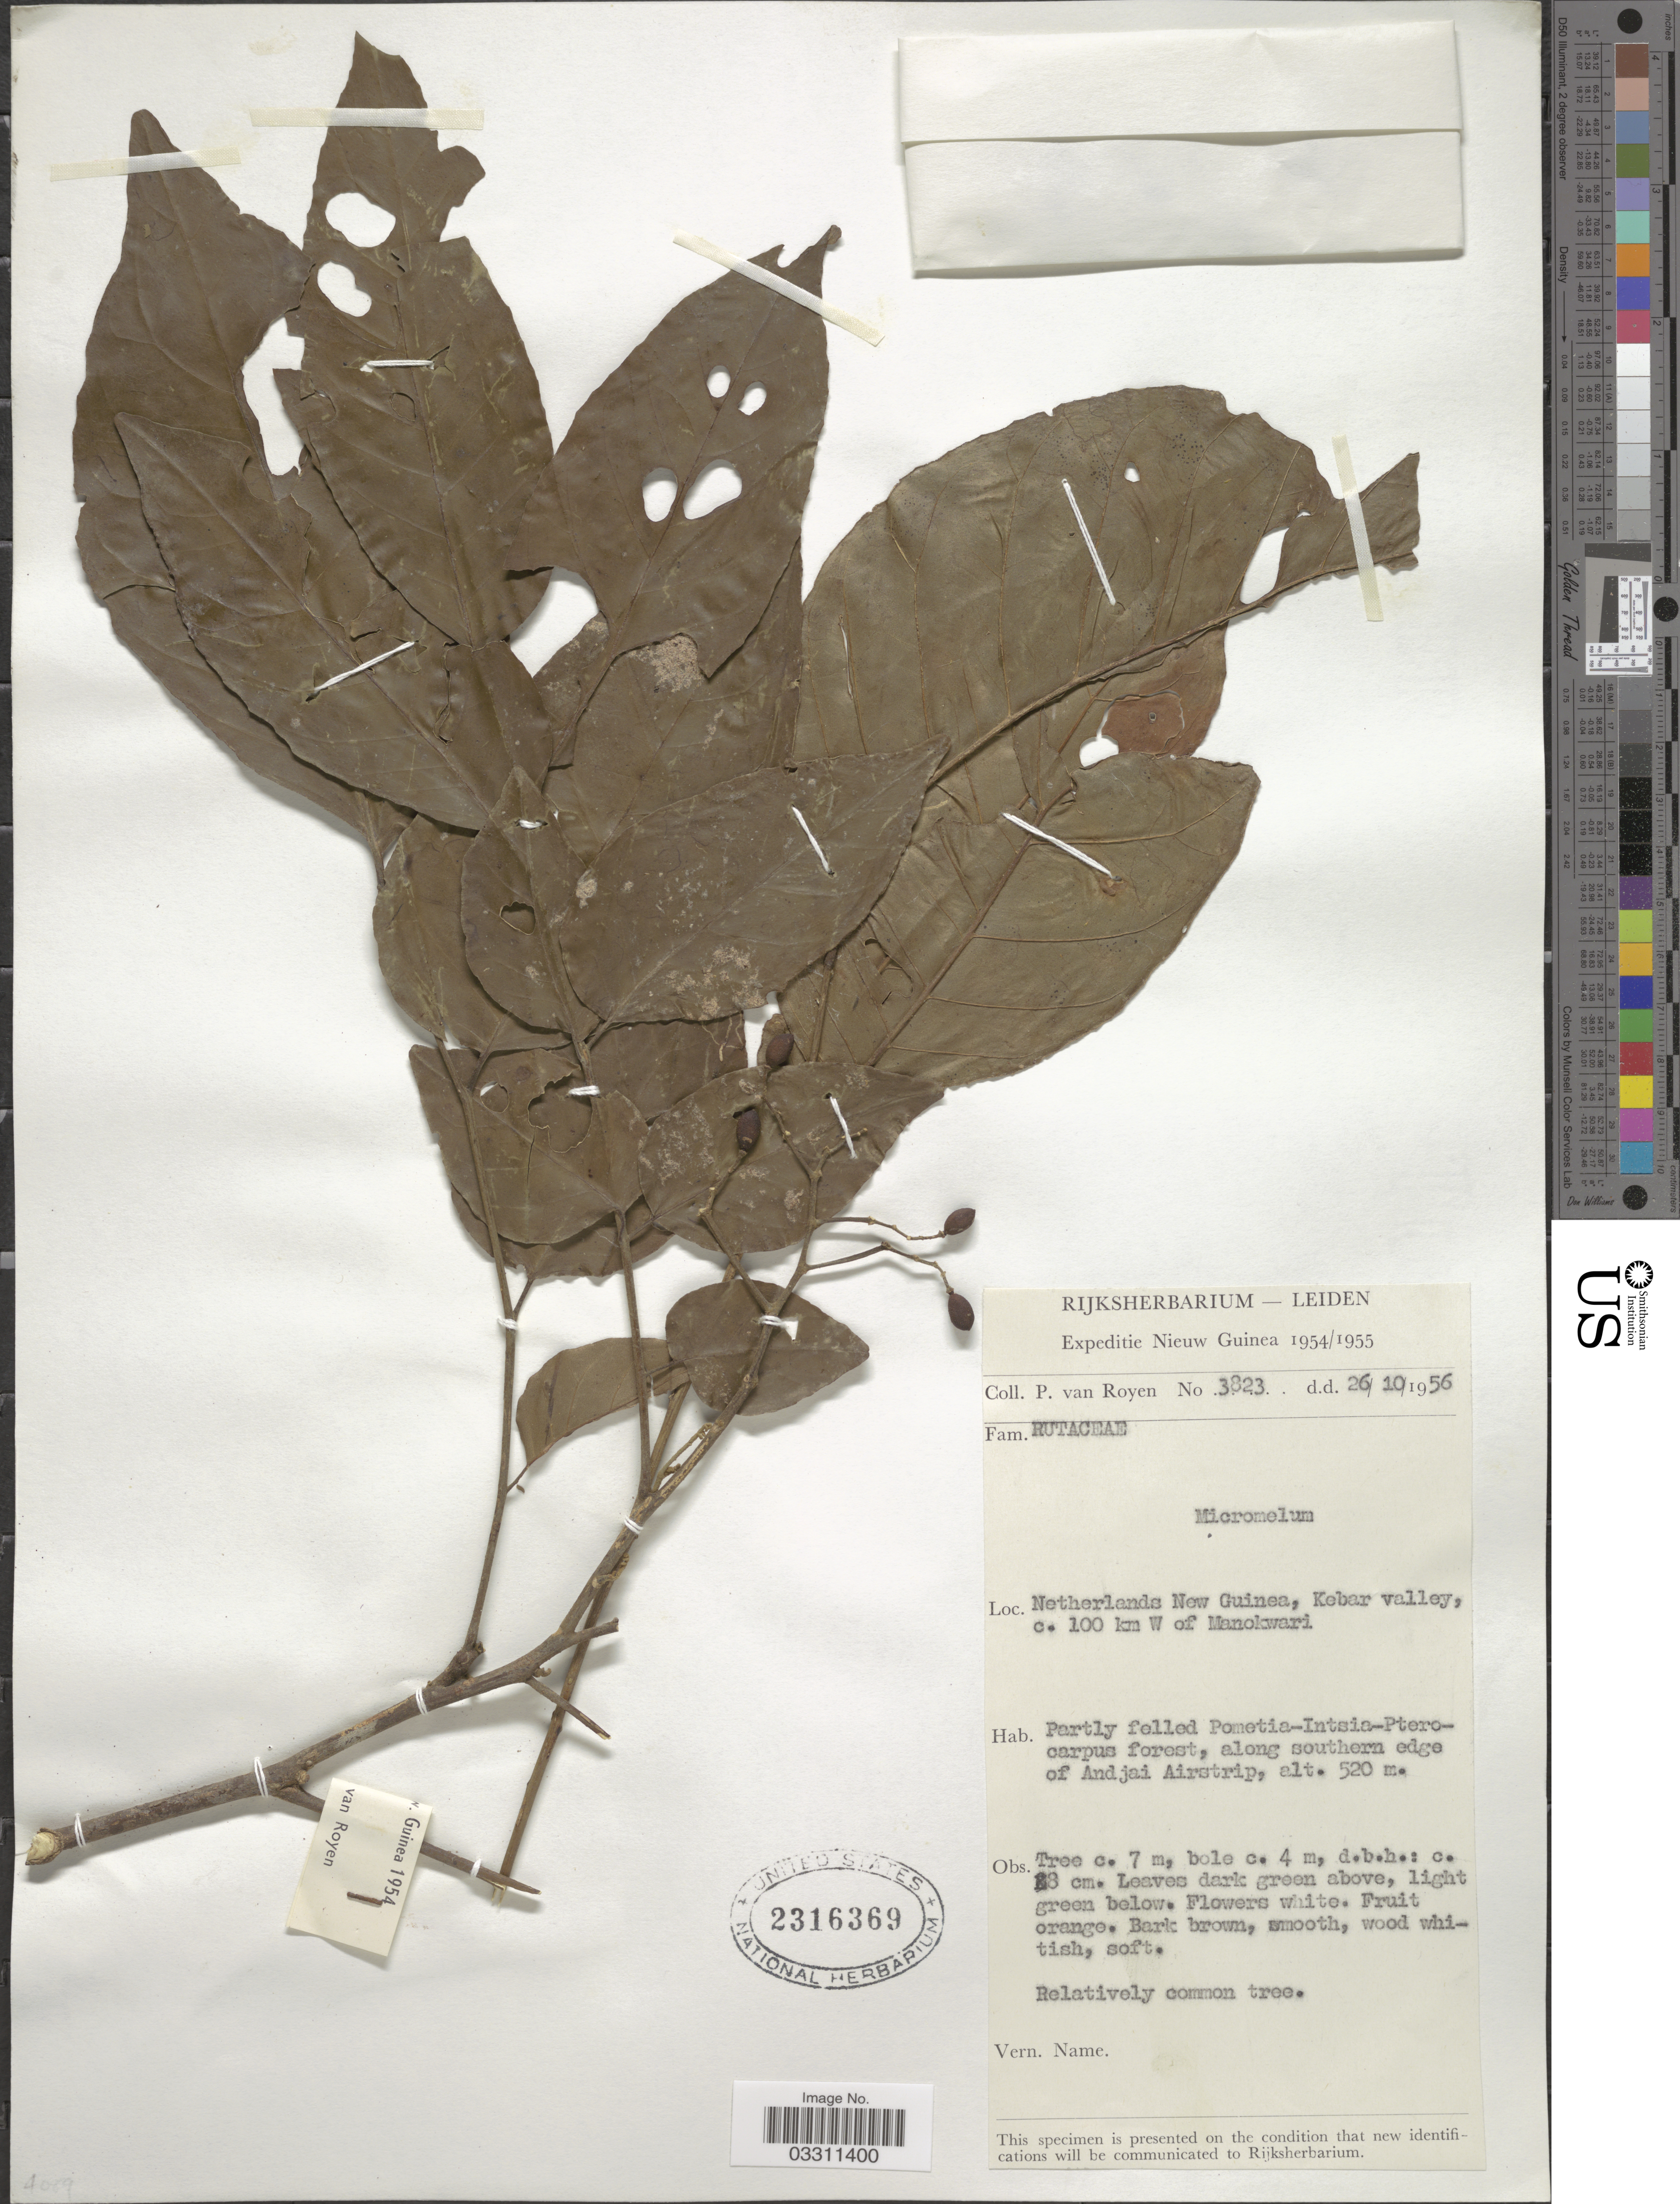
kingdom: Plantae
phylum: Tracheophyta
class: Magnoliopsida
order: Sapindales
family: Rutaceae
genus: Micromelum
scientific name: Micromelum minutum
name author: (G. Forst.) Wight & Arn.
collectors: P. van Royen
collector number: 3823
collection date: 1956-10-26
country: Indonesia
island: New Guinea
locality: Netherlands New Guinea, Kebar valley, c. 100 km W of Manokwari. Along southern edge of Adjai Airstrip.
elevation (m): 520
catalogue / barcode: US 2316369